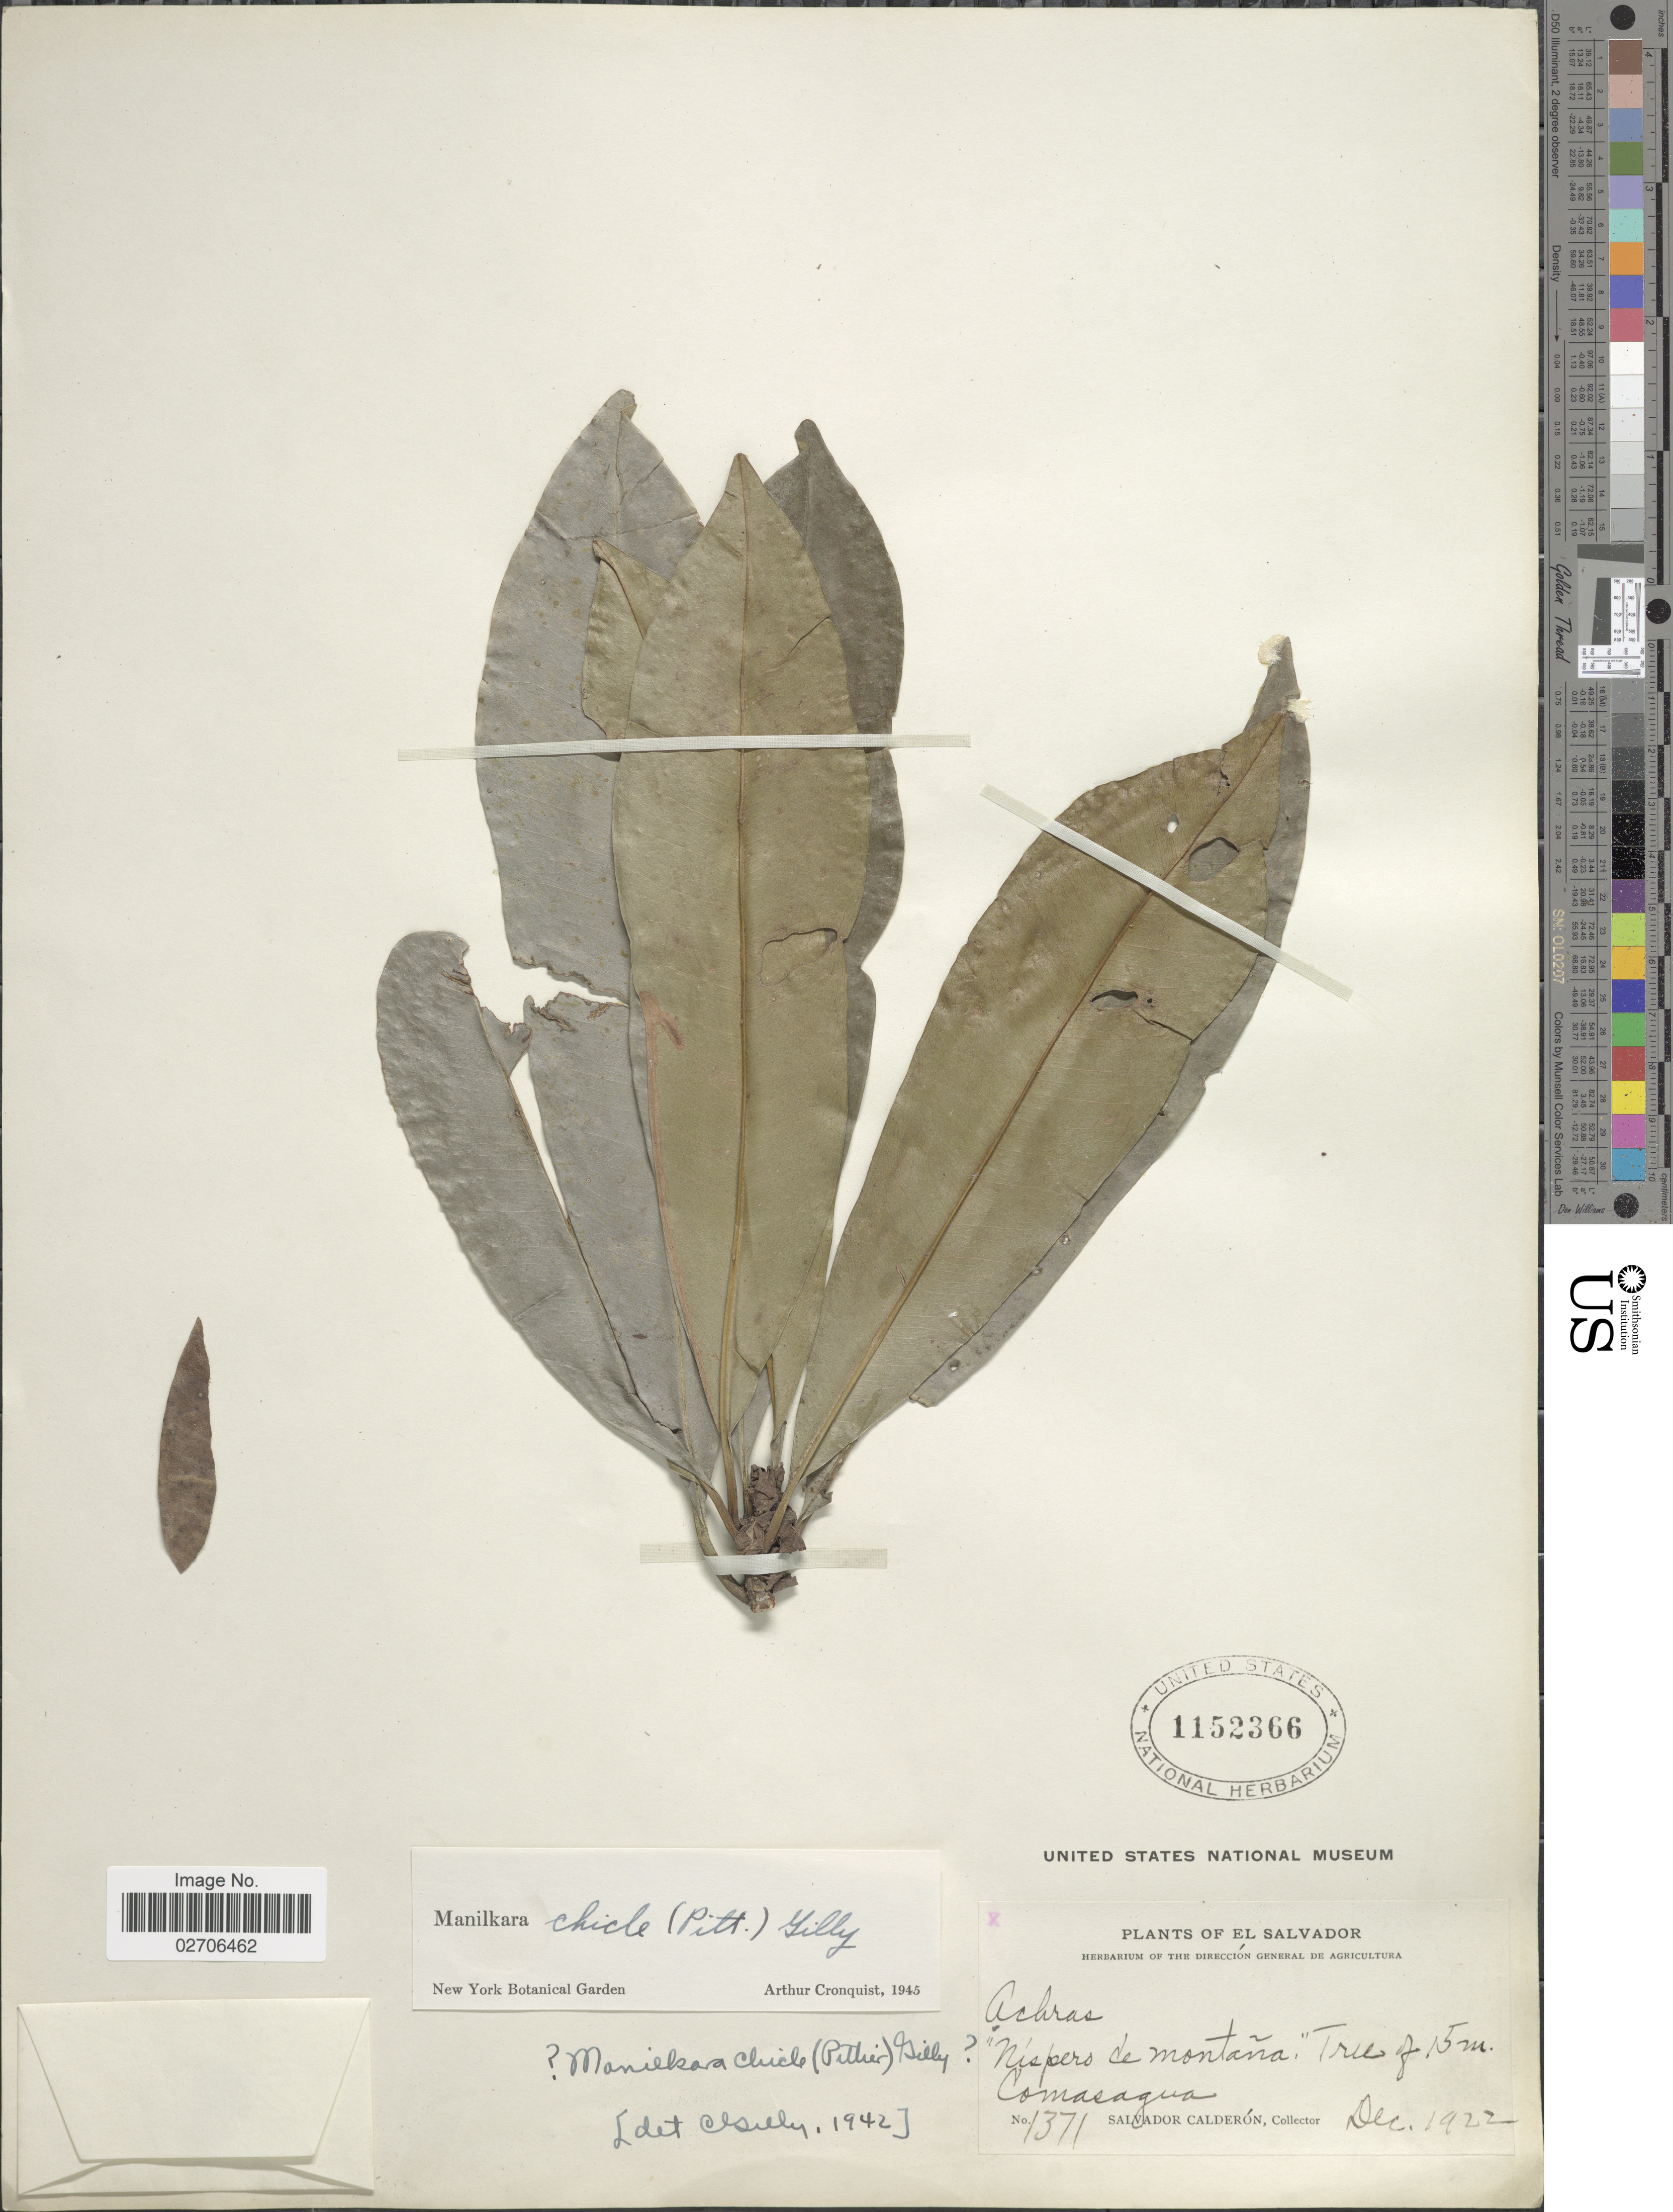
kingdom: Plantae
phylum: Tracheophyta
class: Magnoliopsida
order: Ericales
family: Sapotaceae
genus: Manilkara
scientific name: Manilkara chicle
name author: (Pittier) Gilly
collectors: S. Calderón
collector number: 1371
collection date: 1922-12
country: El Salvador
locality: Comasagua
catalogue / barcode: US 1152366